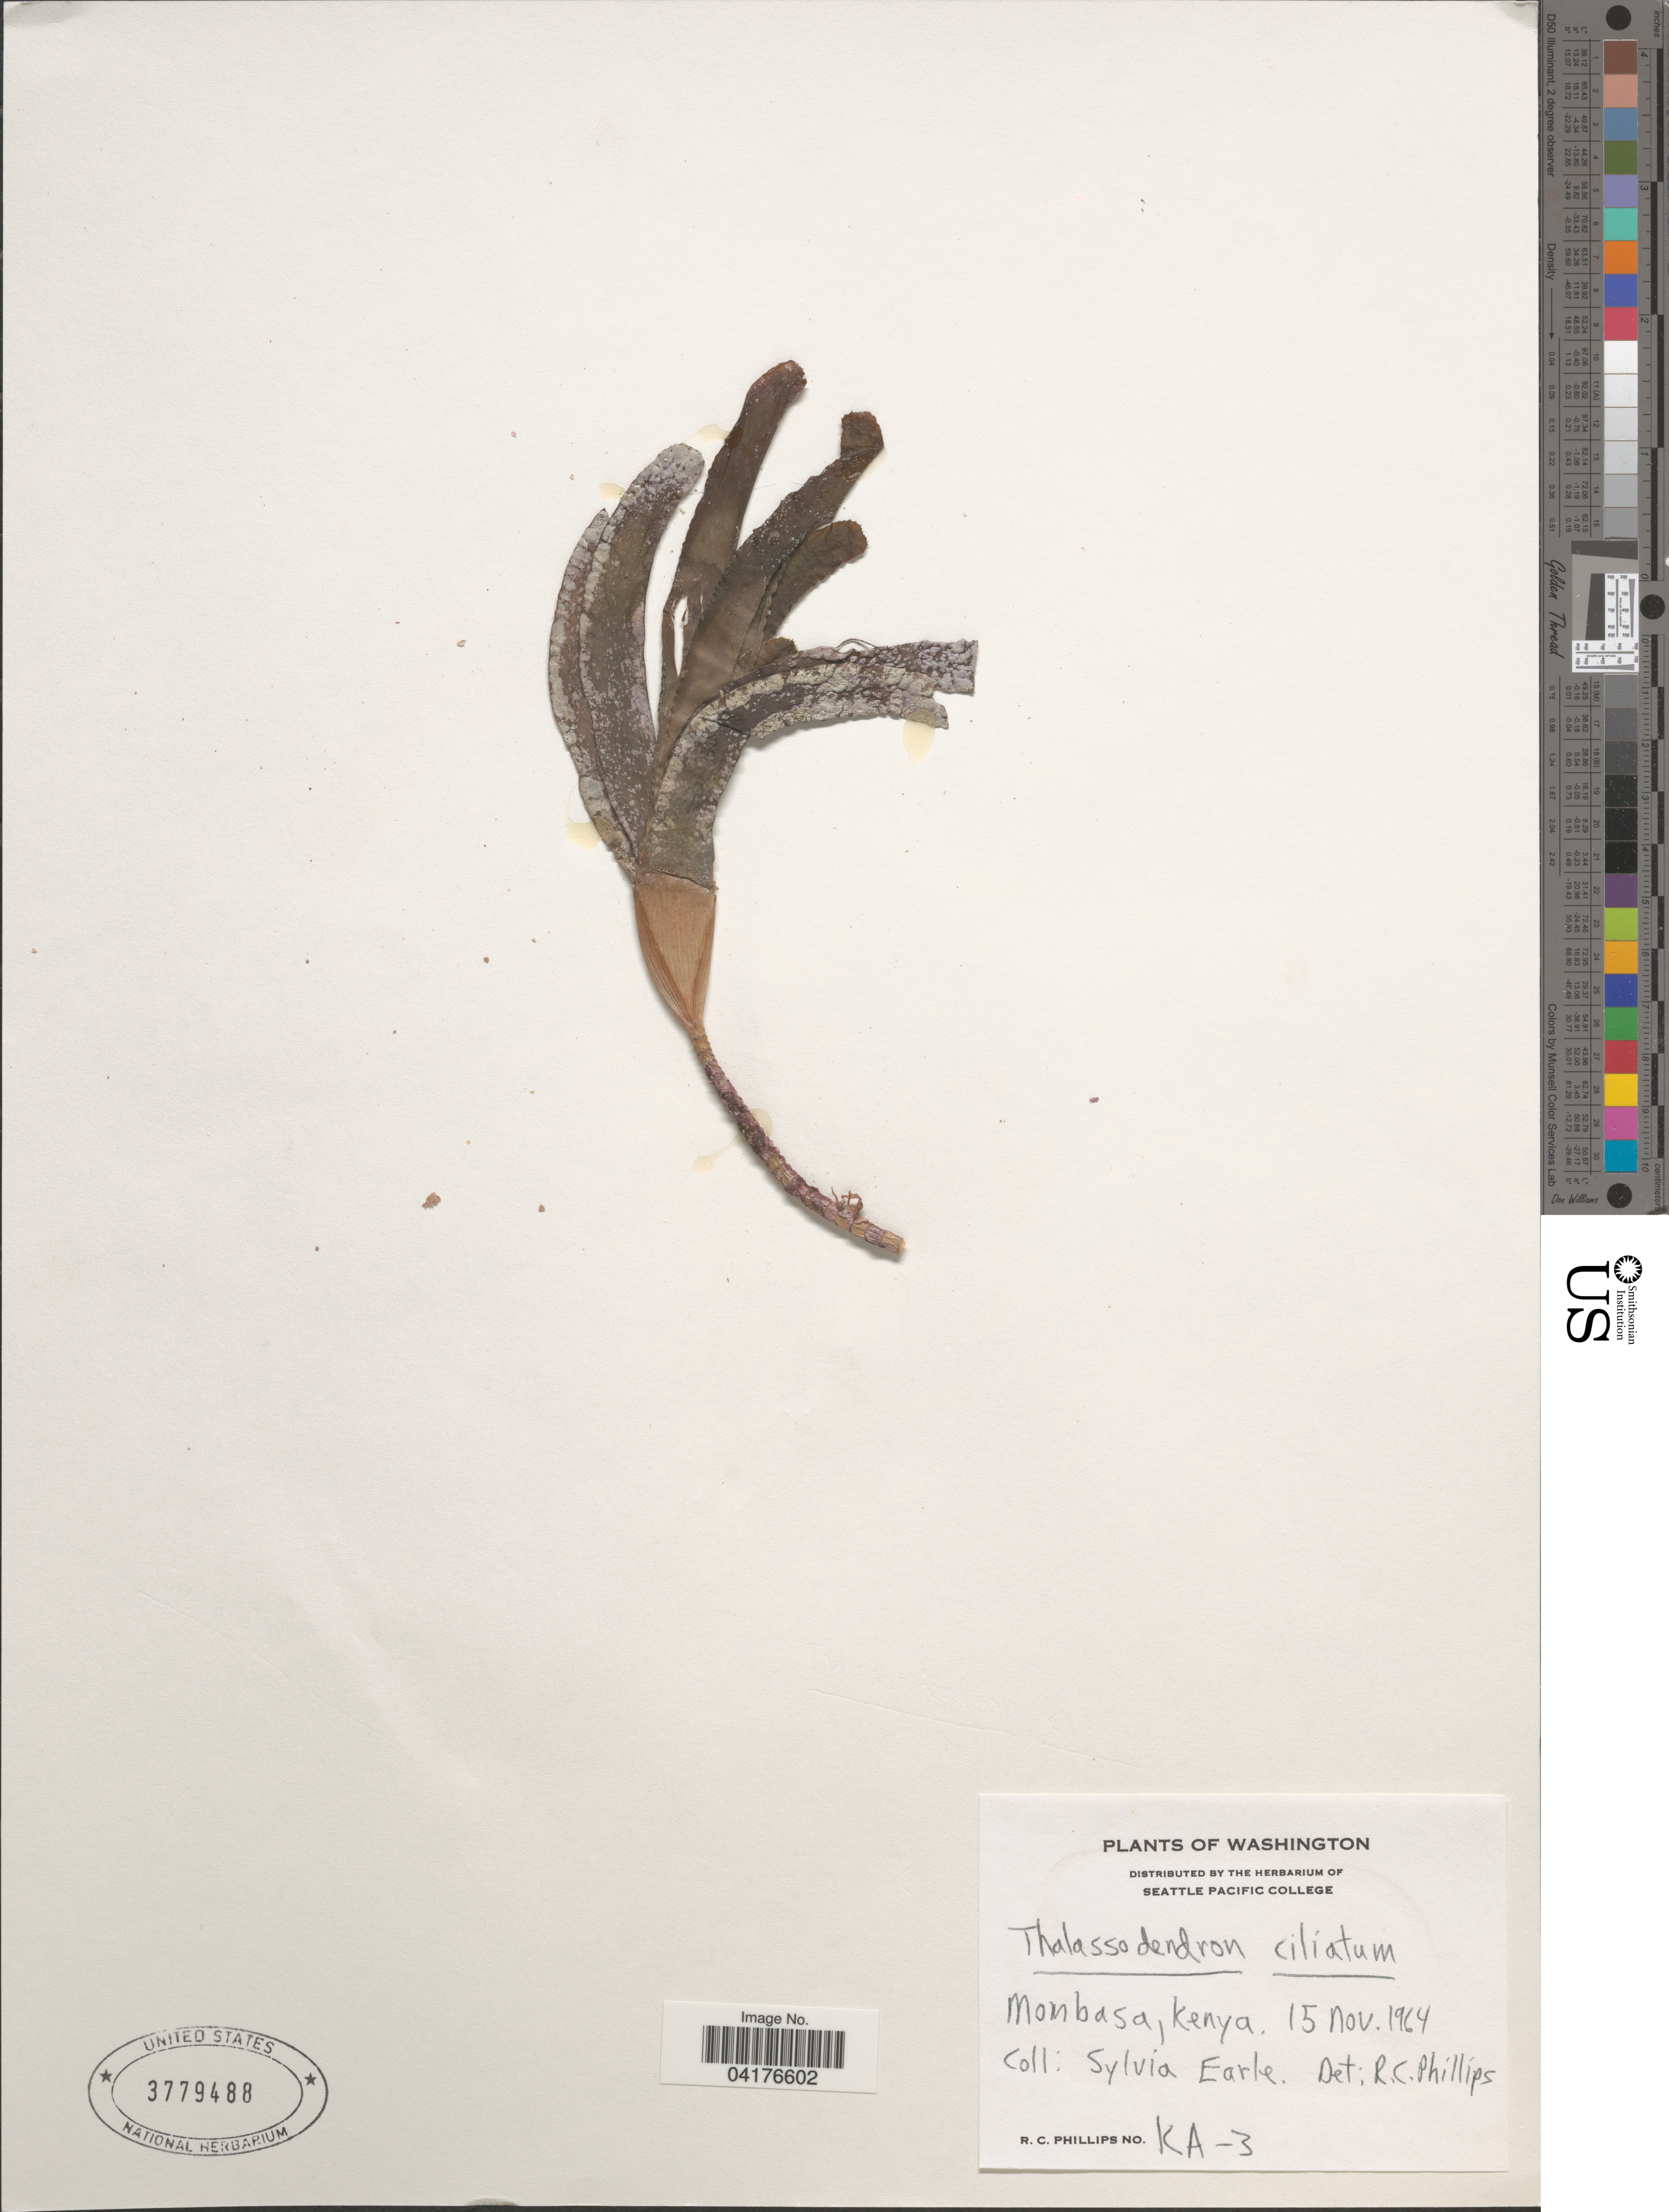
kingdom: Plantae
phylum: Tracheophyta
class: Liliopsida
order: Alismatales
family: Cymodoceaceae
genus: Thalassodendron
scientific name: Thalassodendron ciliatum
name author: (Forssk.) Hartog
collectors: S. A. Earle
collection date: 1964-11-15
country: Kenya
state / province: Mombasa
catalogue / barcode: US 3779488